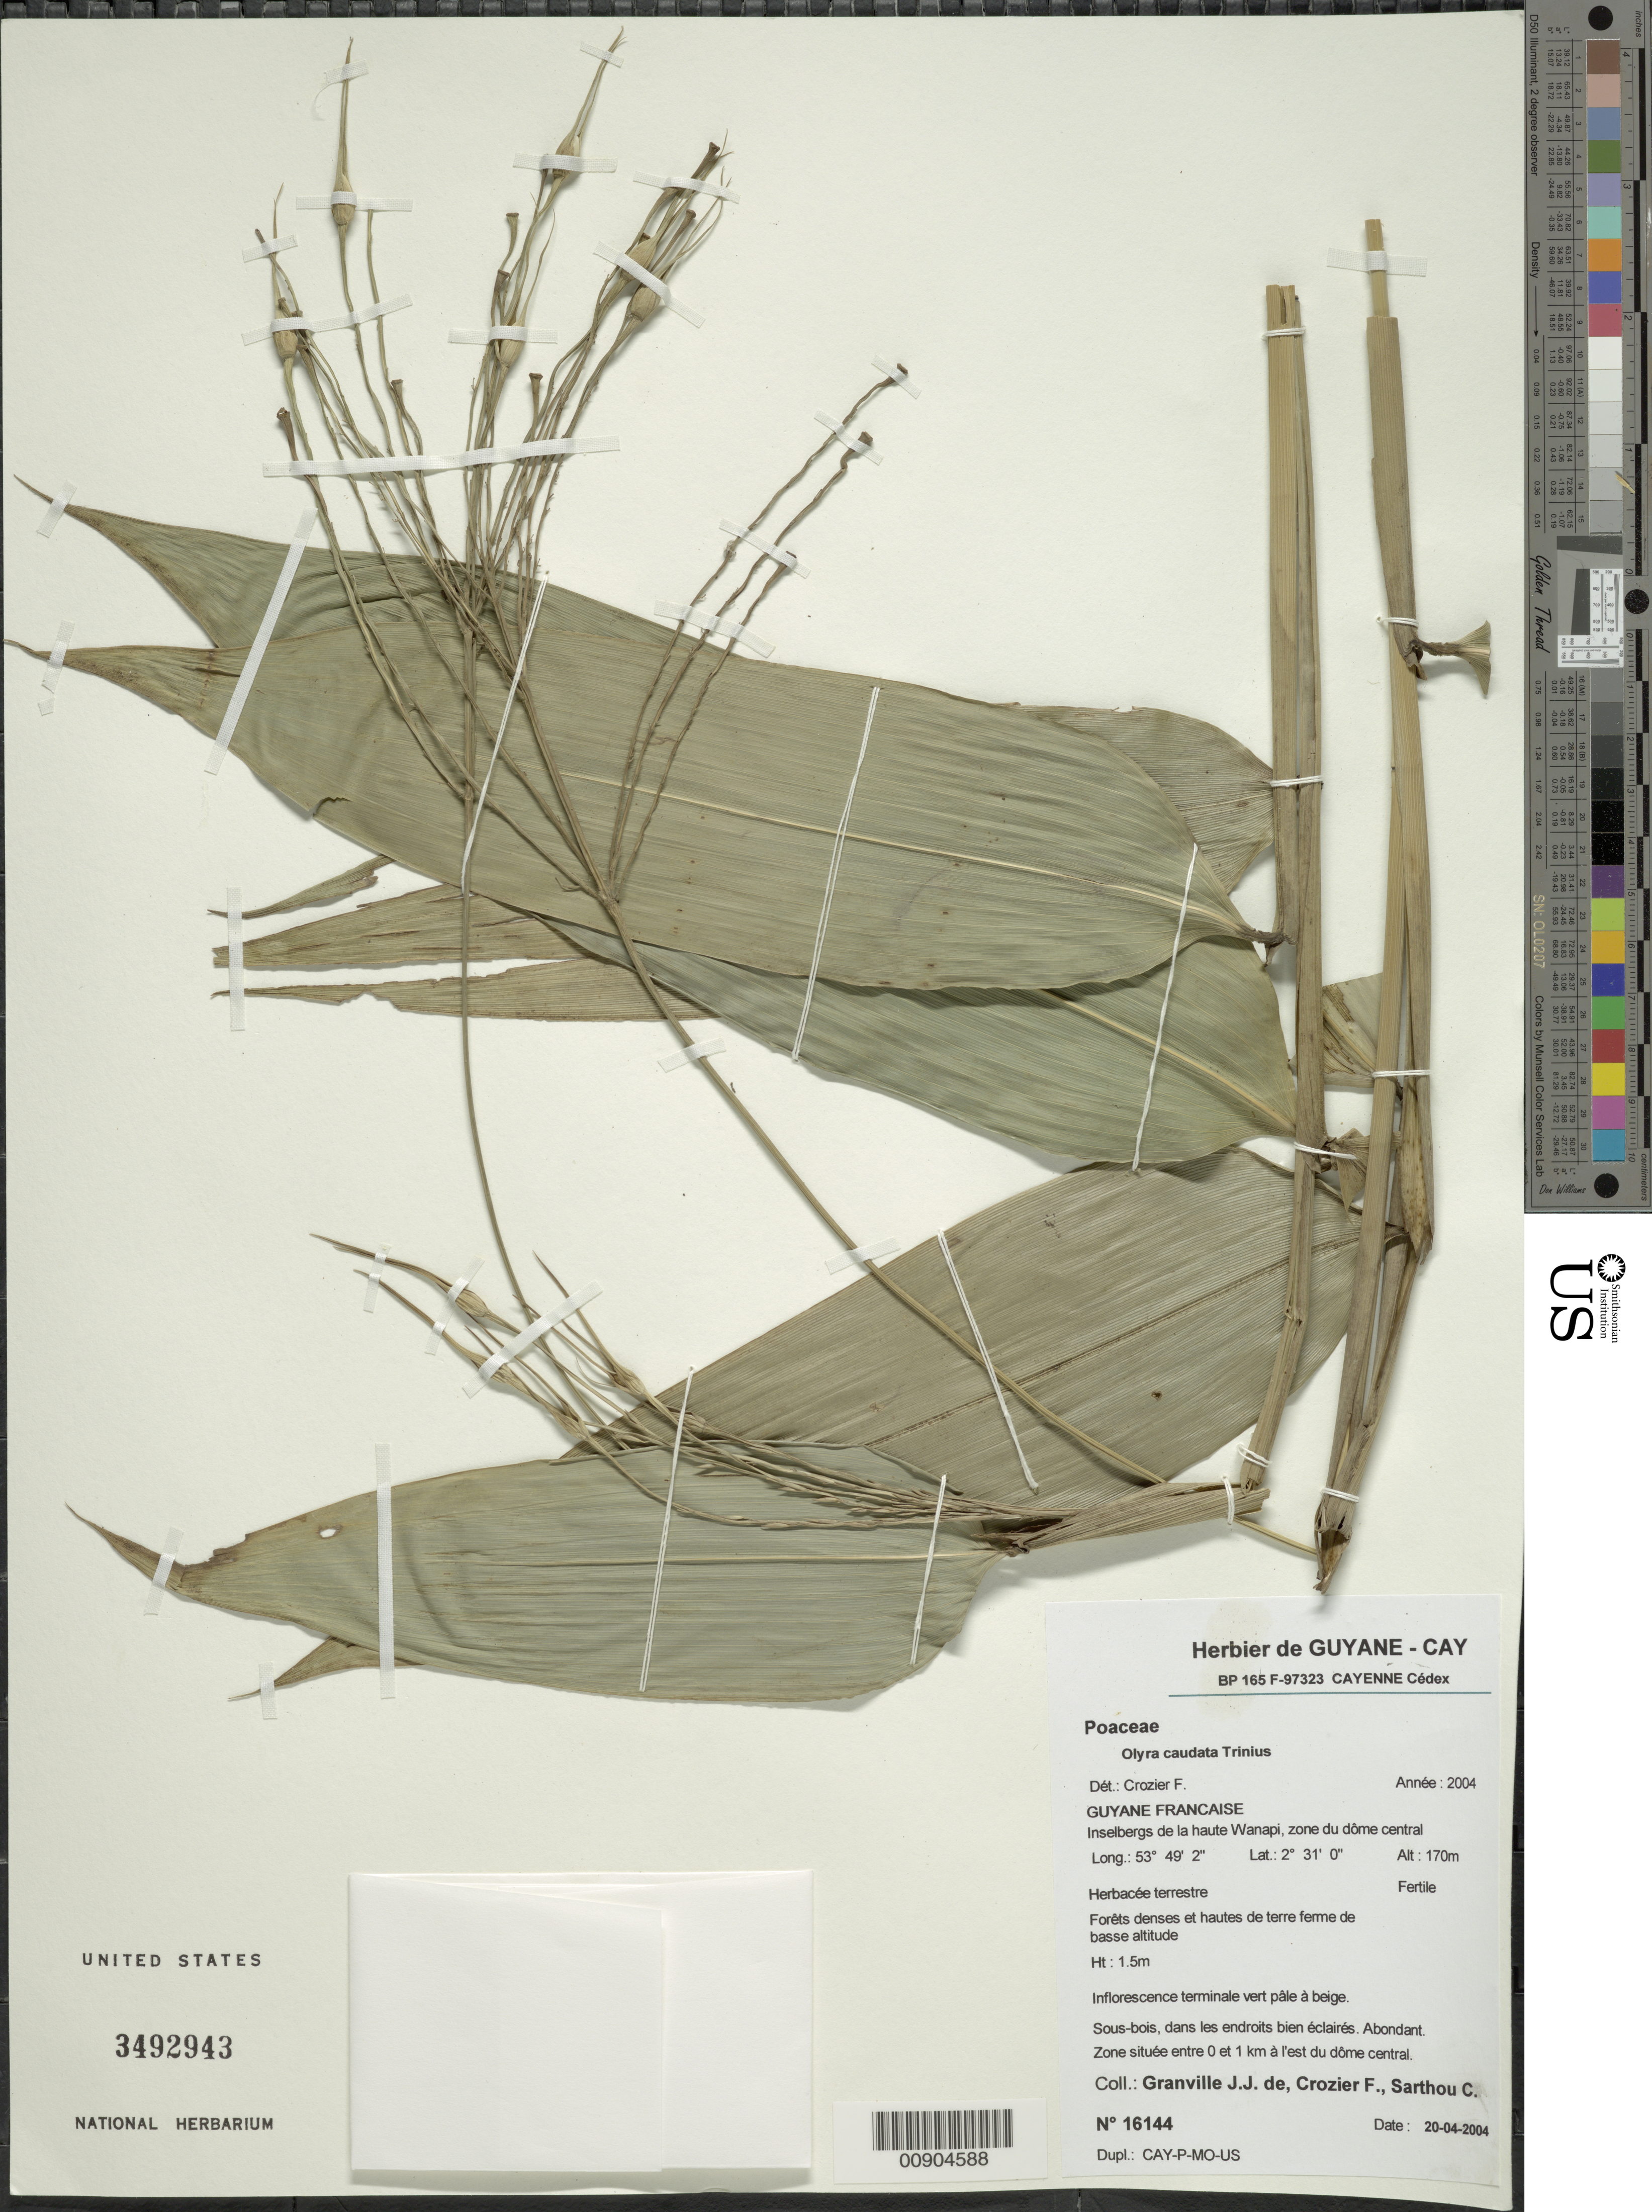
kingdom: Plantae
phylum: Tracheophyta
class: Liliopsida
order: Poales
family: Poaceae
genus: Olyra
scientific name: Olyra caudata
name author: Trin.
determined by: Crozier, F.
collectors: J.-J. de Granville, F. Crozier & C. Sarthou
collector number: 16144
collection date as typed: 20-Apr-04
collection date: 2004-04-20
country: French Guiana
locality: Inselbergs de la haute Wanapi, 0-1 km est du dôme central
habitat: Forêts denses et hautes de terre ferme de basse altitude; sous bois, dans les endroits bien éclairés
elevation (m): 170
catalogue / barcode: US 3492943